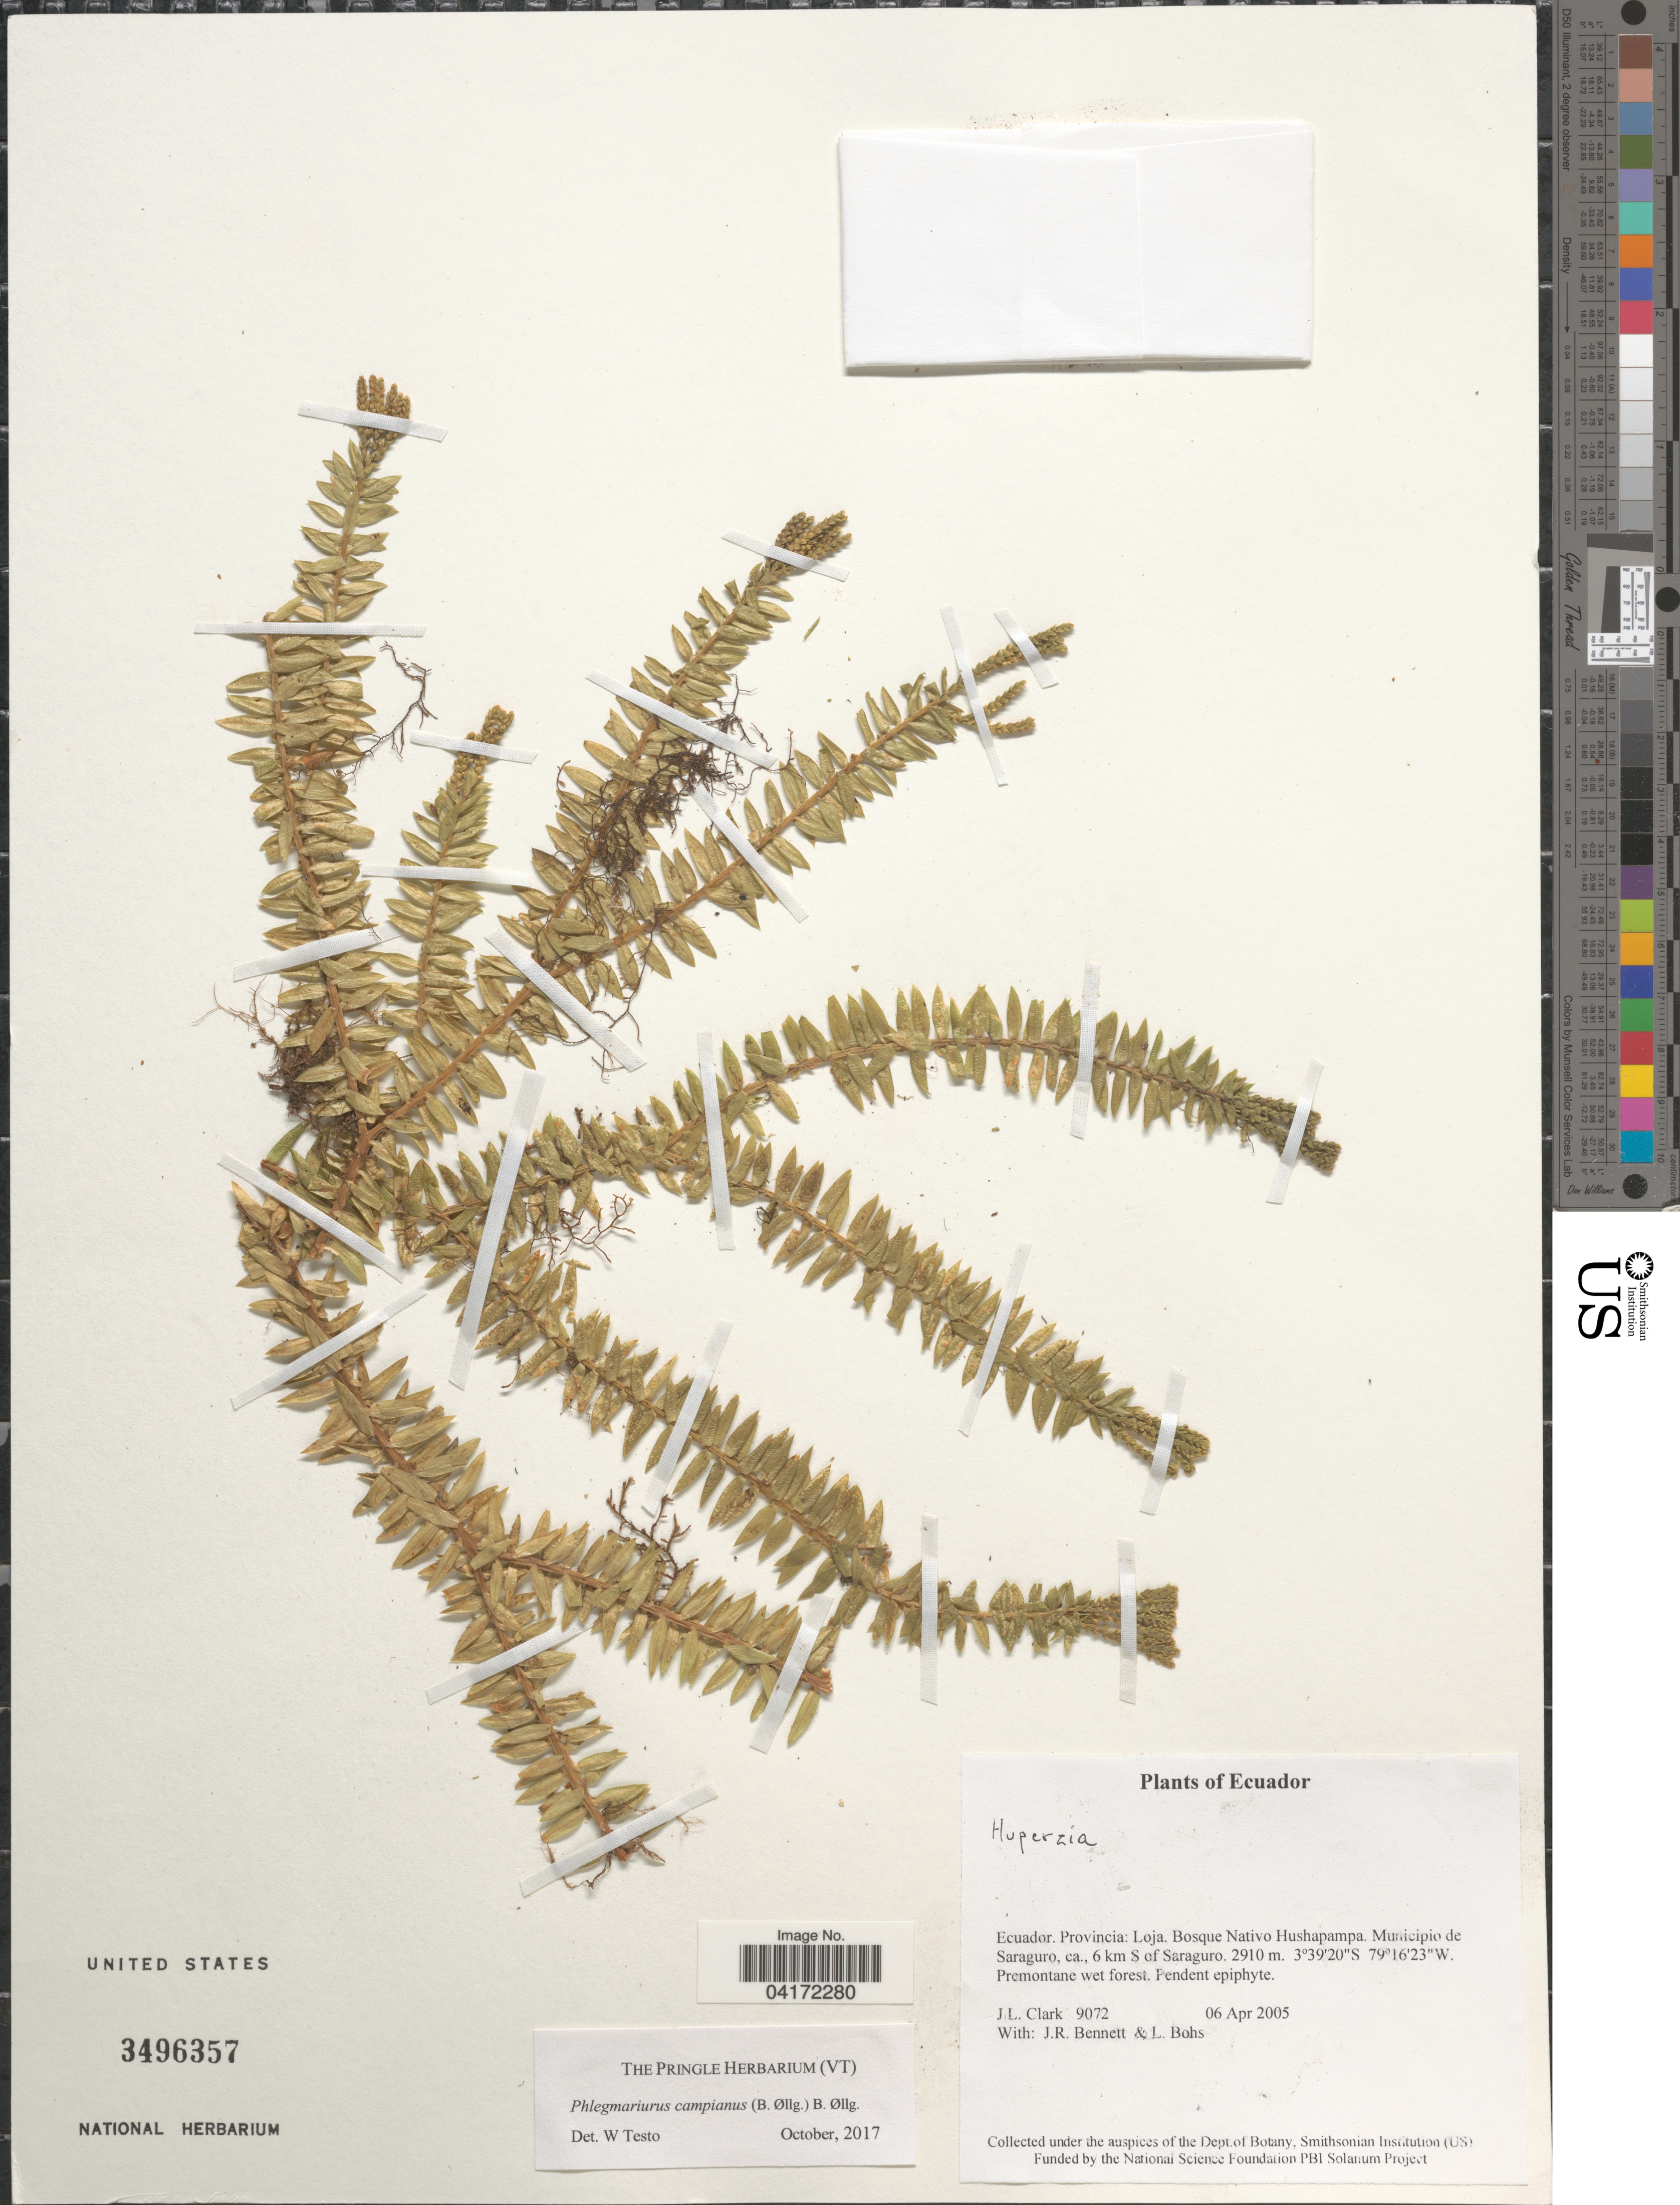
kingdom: Plantae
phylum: Tracheophyta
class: Lycopodiopsida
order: Lycopodiales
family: Lycopodiaceae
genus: Phlegmariurus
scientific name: Phlegmariurus campianus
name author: (B. Øllg.) B. Øllg.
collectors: J. L. Clark, J. R. Bennett & L. A. Bohs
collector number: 9072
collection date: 2005-04-06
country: Ecuador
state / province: Loja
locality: Bosque Nativo Hushapampa. Municipio de Saraguro, ca., 6 km S of Saraguro.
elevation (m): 2910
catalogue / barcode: US 3496357